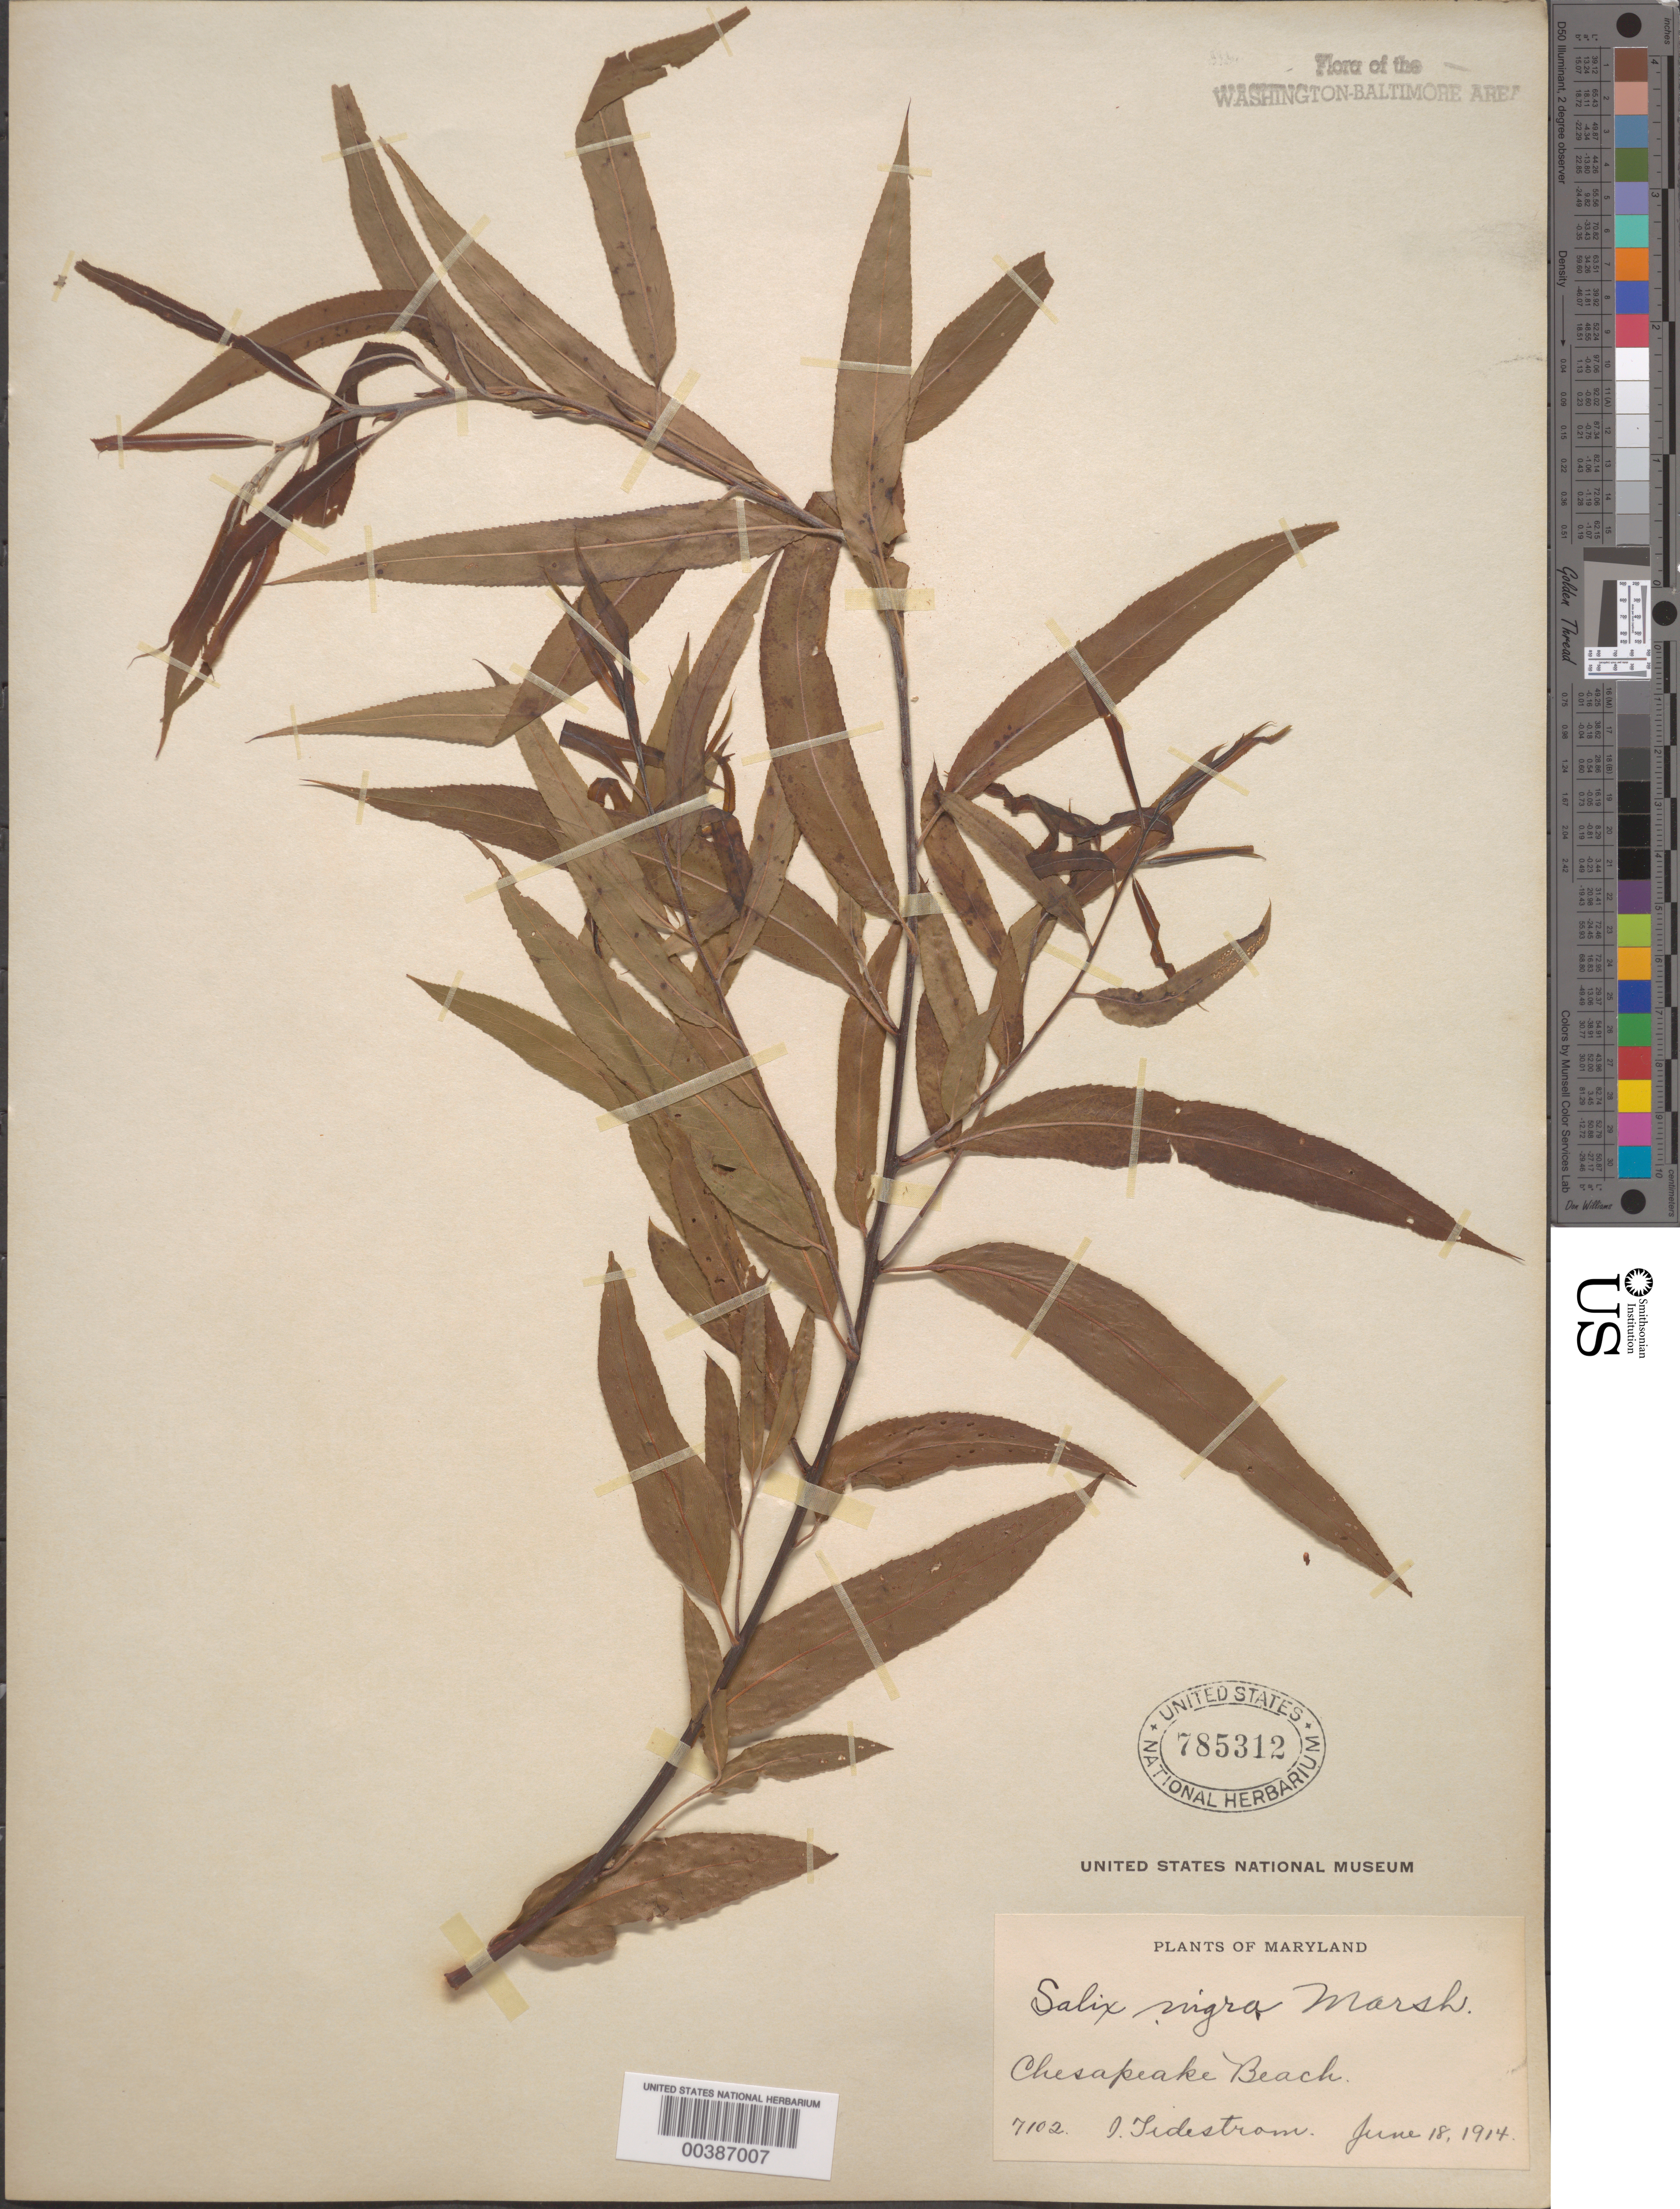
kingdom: Plantae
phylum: Tracheophyta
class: Magnoliopsida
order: Malpighiales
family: Salicaceae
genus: Salix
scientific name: Salix nigra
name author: Marshall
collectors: I. F. Tidestrom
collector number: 7102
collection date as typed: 18 Jun 1914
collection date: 1914-06-18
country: United States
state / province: Maryland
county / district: Calvert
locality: Chesapeake Beach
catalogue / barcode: US 785312